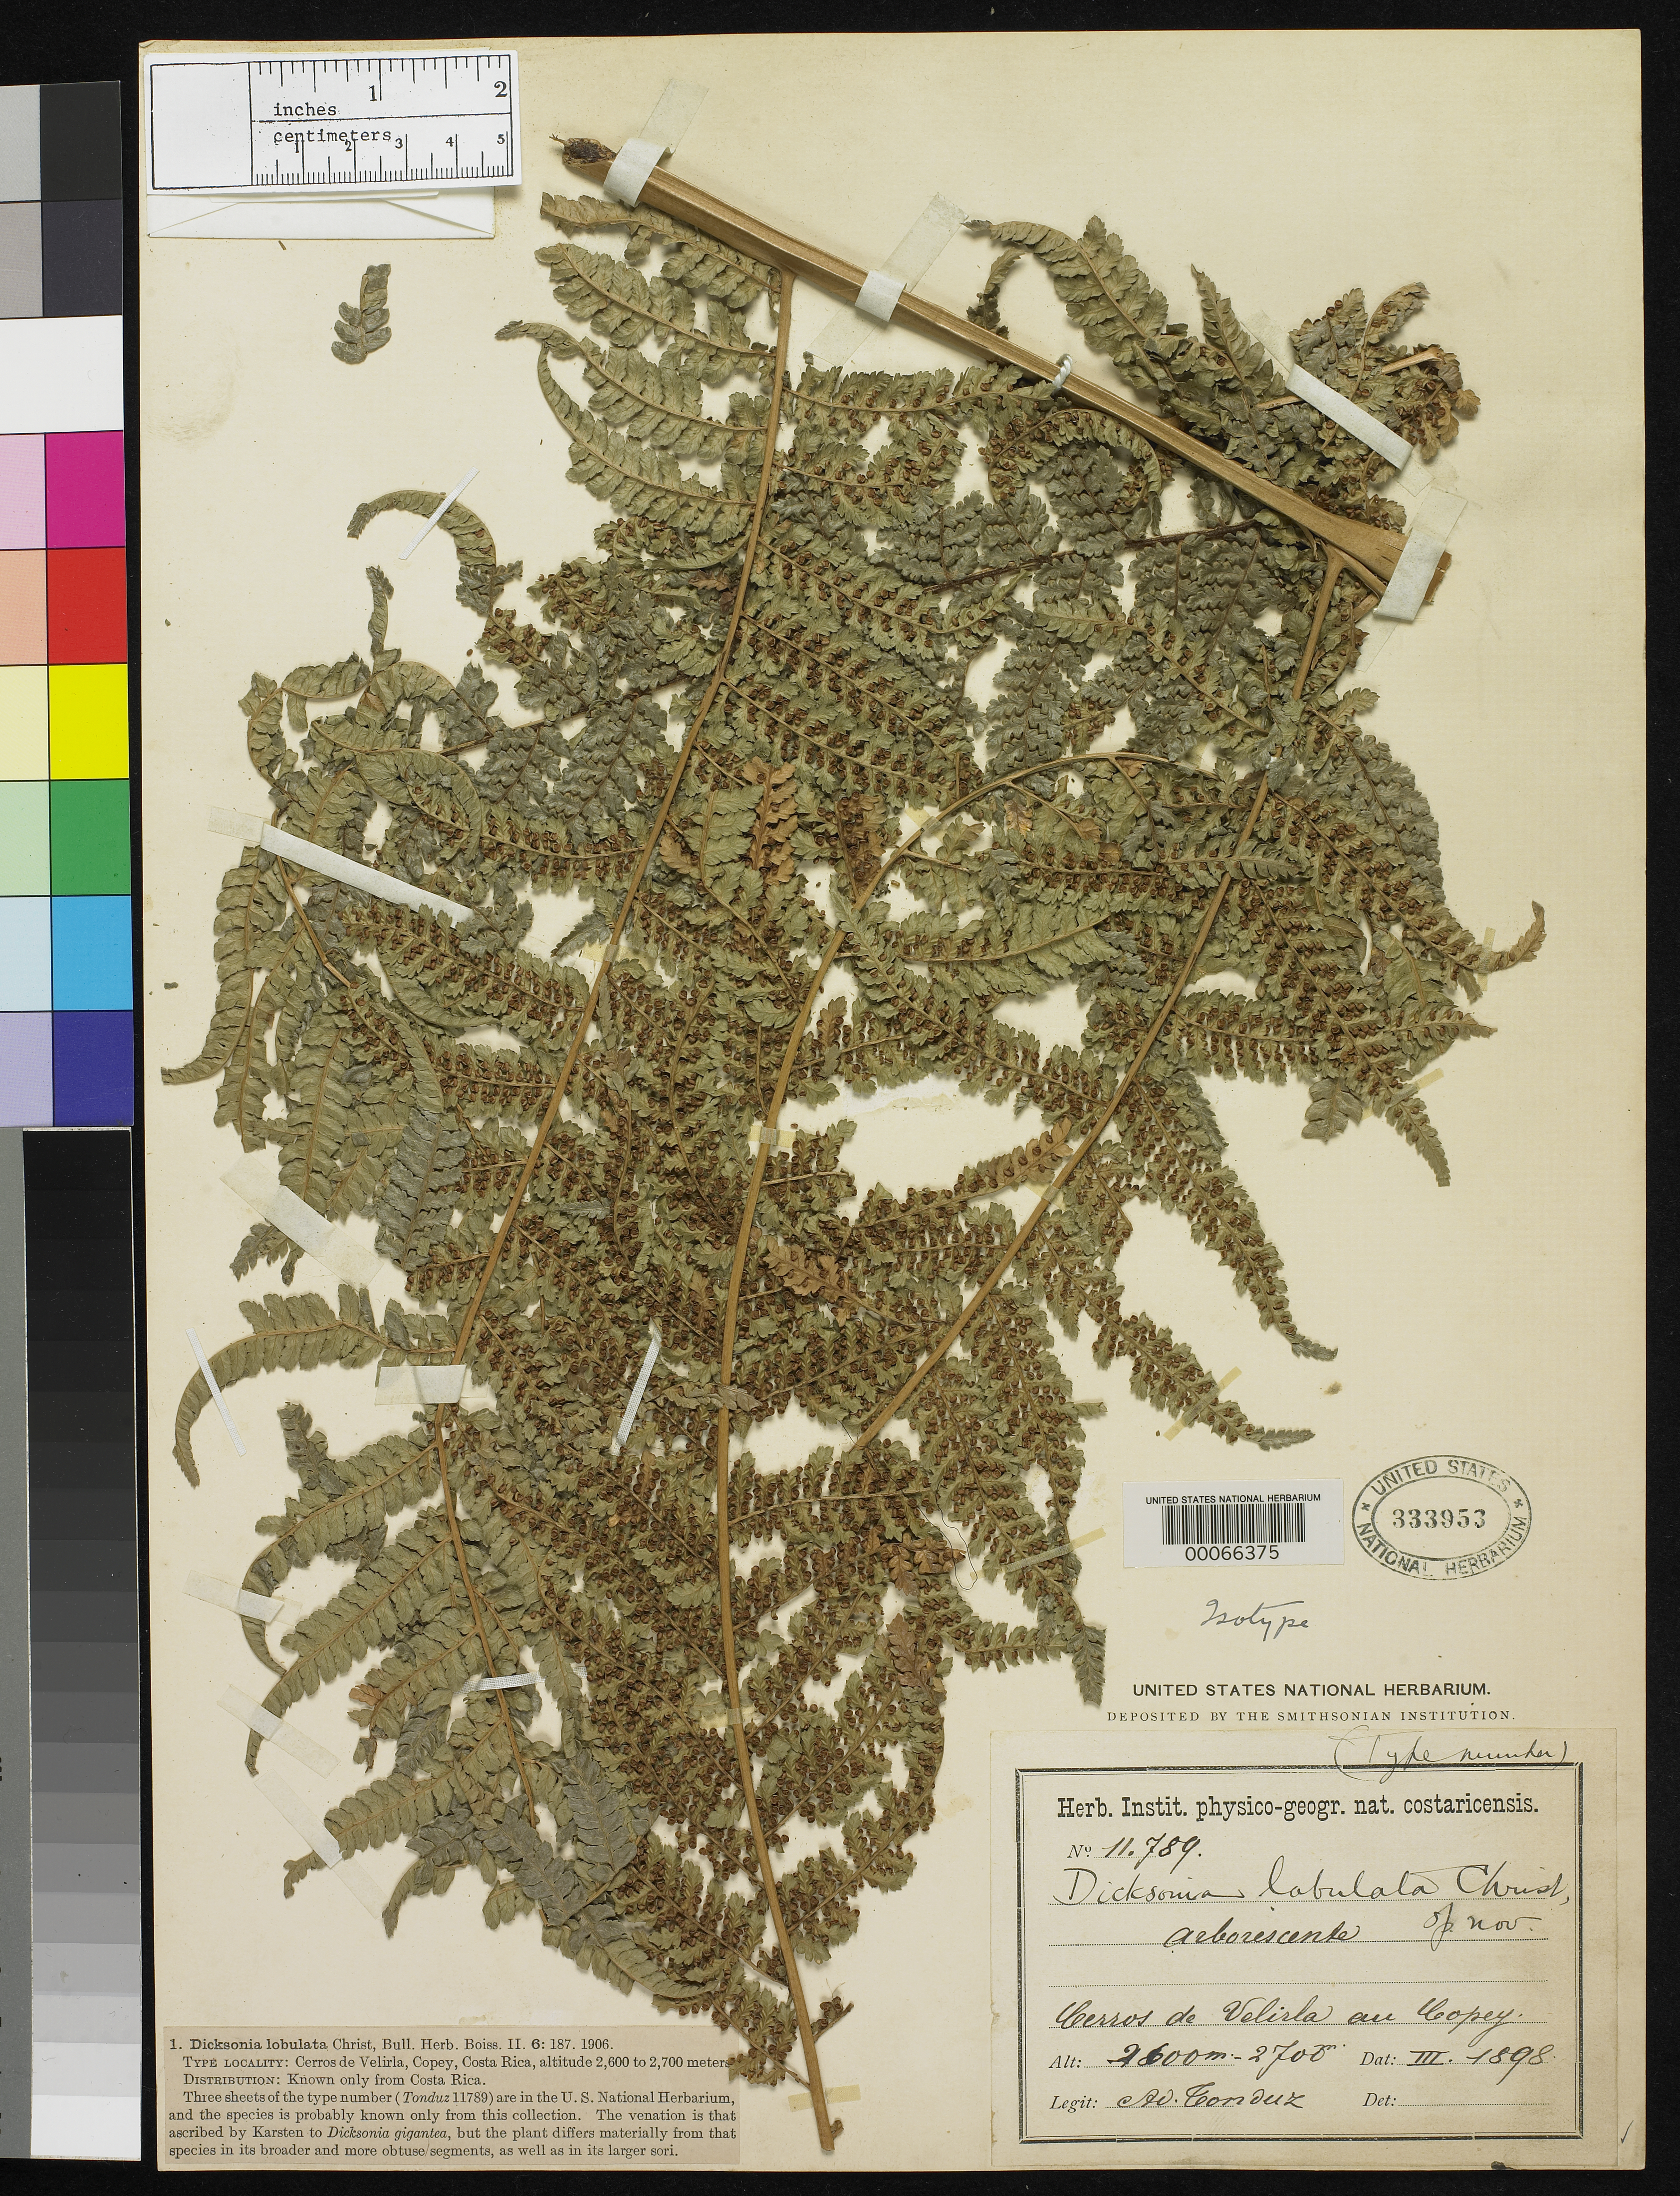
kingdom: Plantae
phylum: Tracheophyta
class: Polypodiopsida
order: Cyatheales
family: Dicksoniaceae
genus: Dicksonia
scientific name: Dicksonia lobulata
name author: Christ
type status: Type Collection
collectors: A. Tonduz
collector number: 11789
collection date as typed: Mar 1898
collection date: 1898-03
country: Costa Rica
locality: Cerros de Valisla au Copey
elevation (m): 2600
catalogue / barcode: US 333953